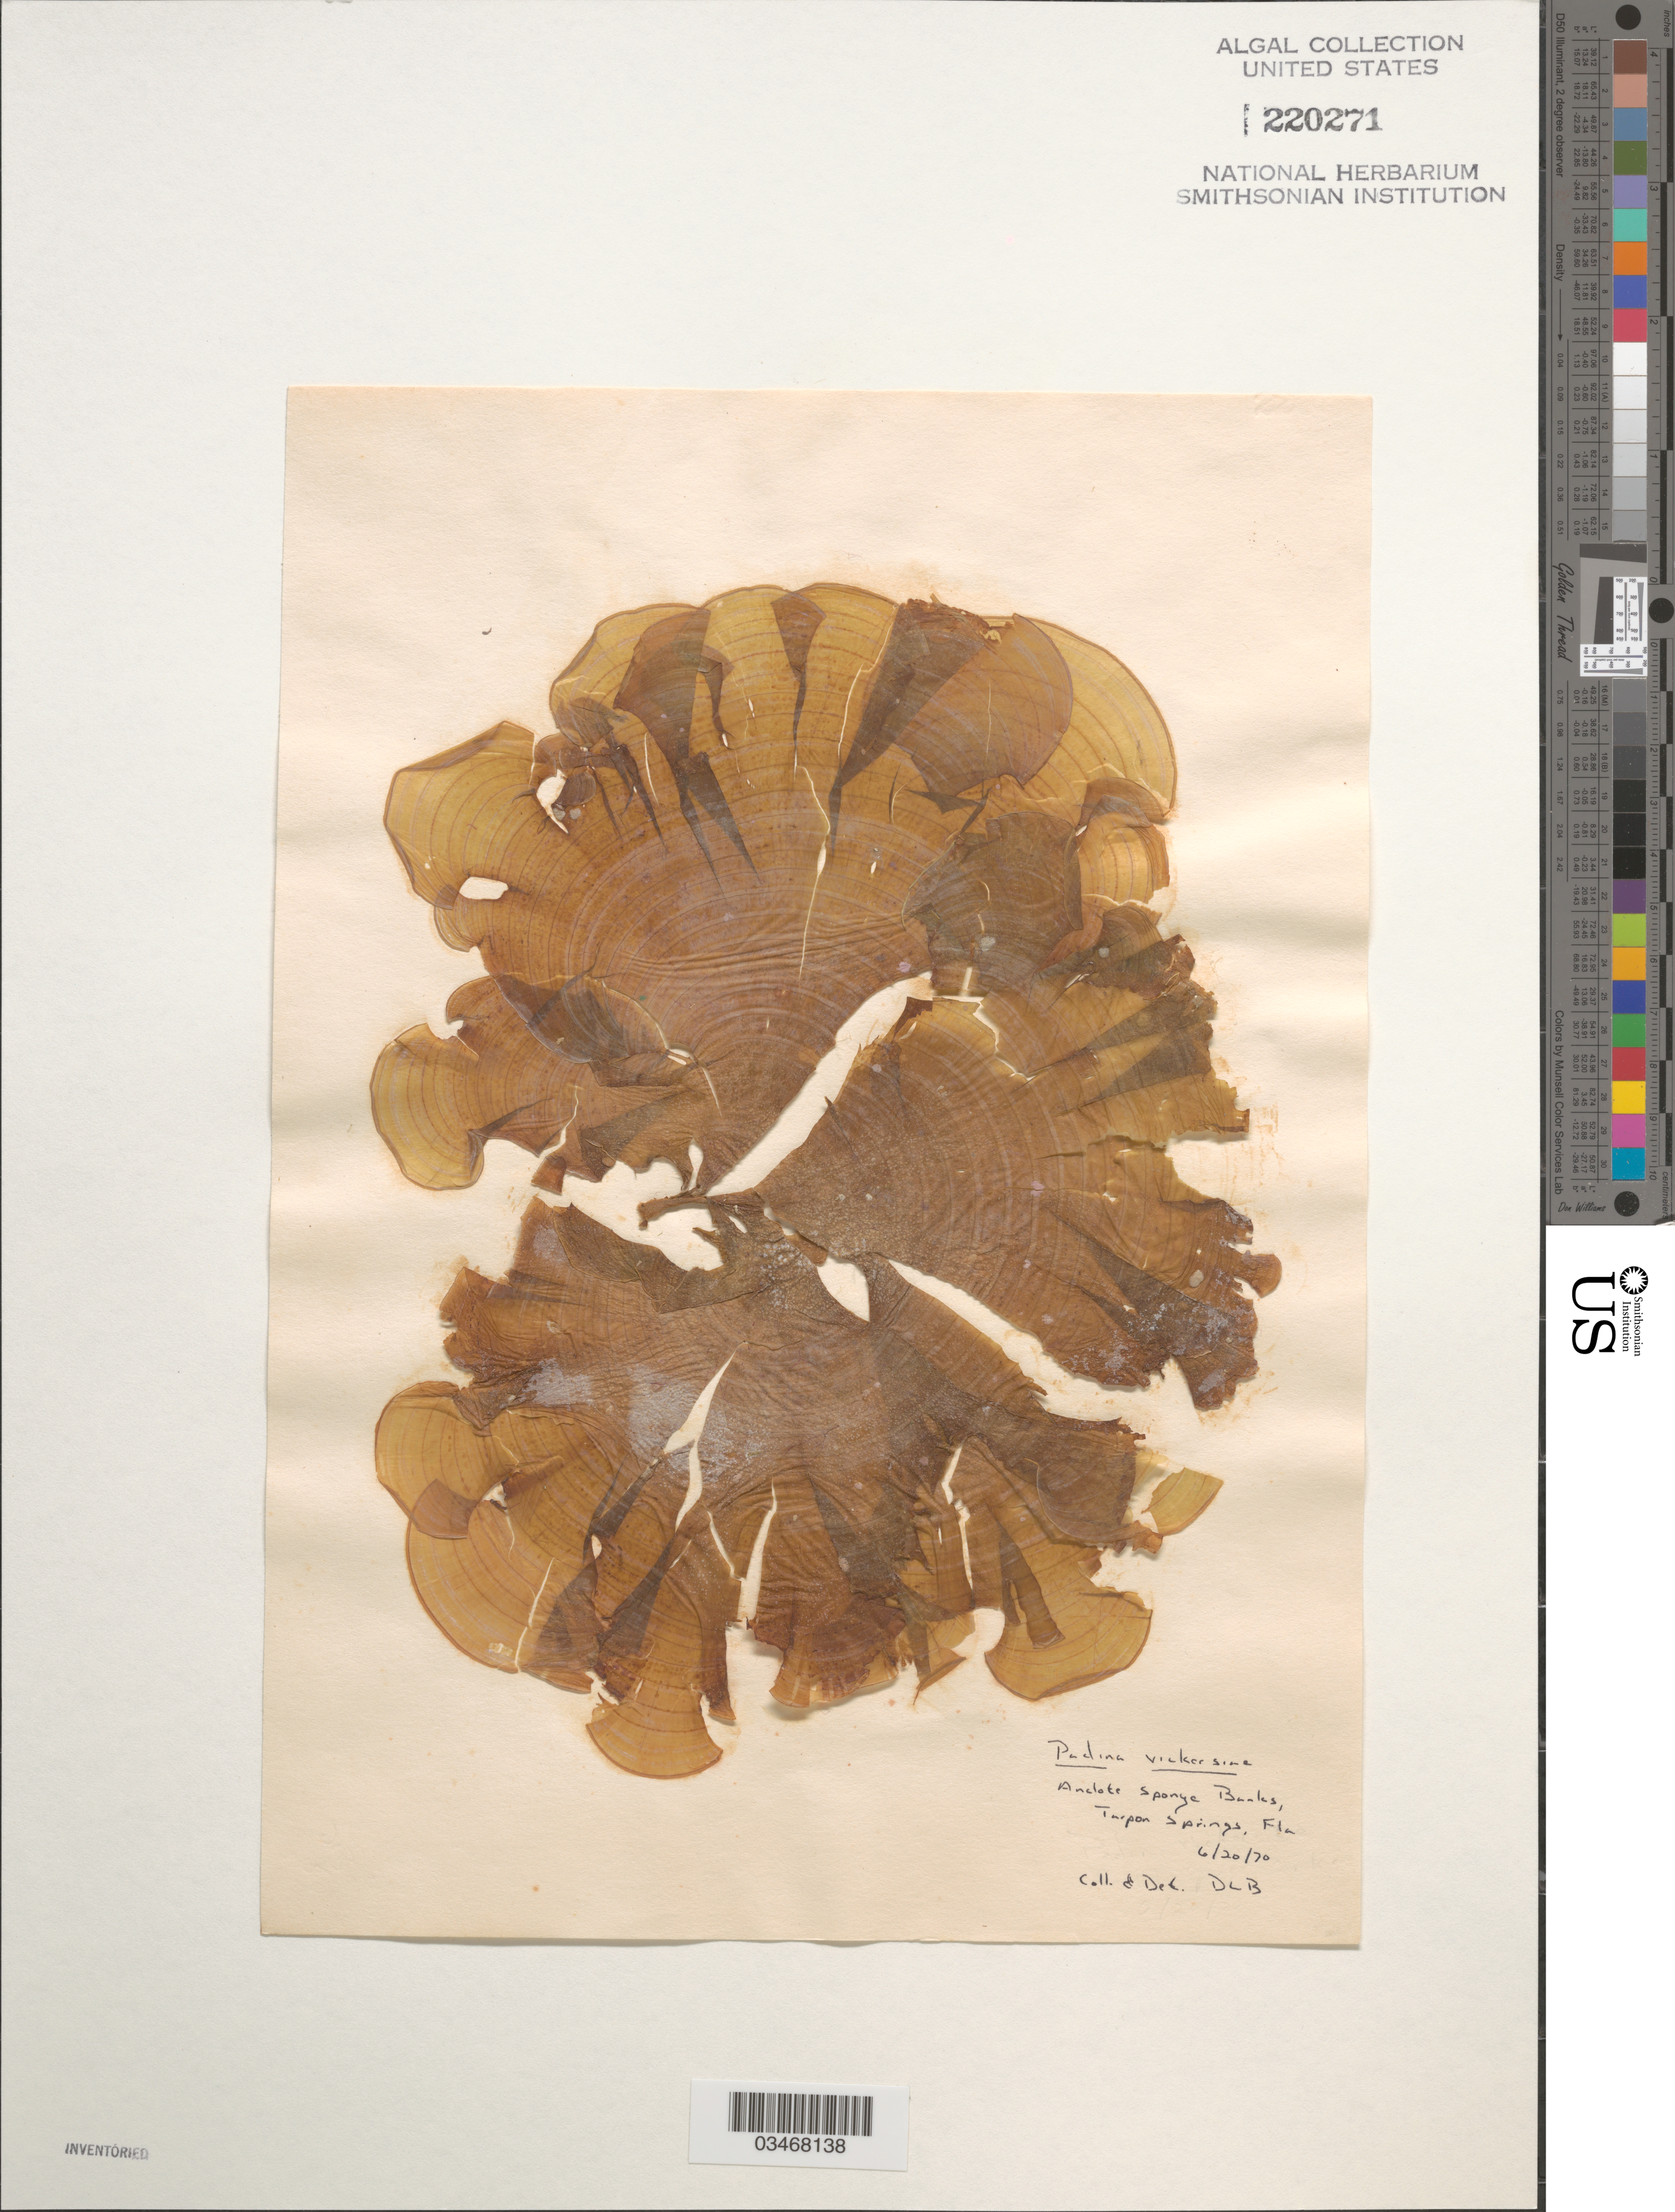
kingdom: Chromista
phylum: Ochrophyta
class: Phaeophyceae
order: Dictyotales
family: Dictyotaceae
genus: Padina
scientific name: Padina gymnospora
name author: (Kütz.) O.G. Sond.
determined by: Algae name updating Project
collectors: D.L. Ballantine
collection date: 1970-06-20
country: United States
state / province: Florida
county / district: Pinellas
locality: Anclote Sponge Banks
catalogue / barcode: US 220271